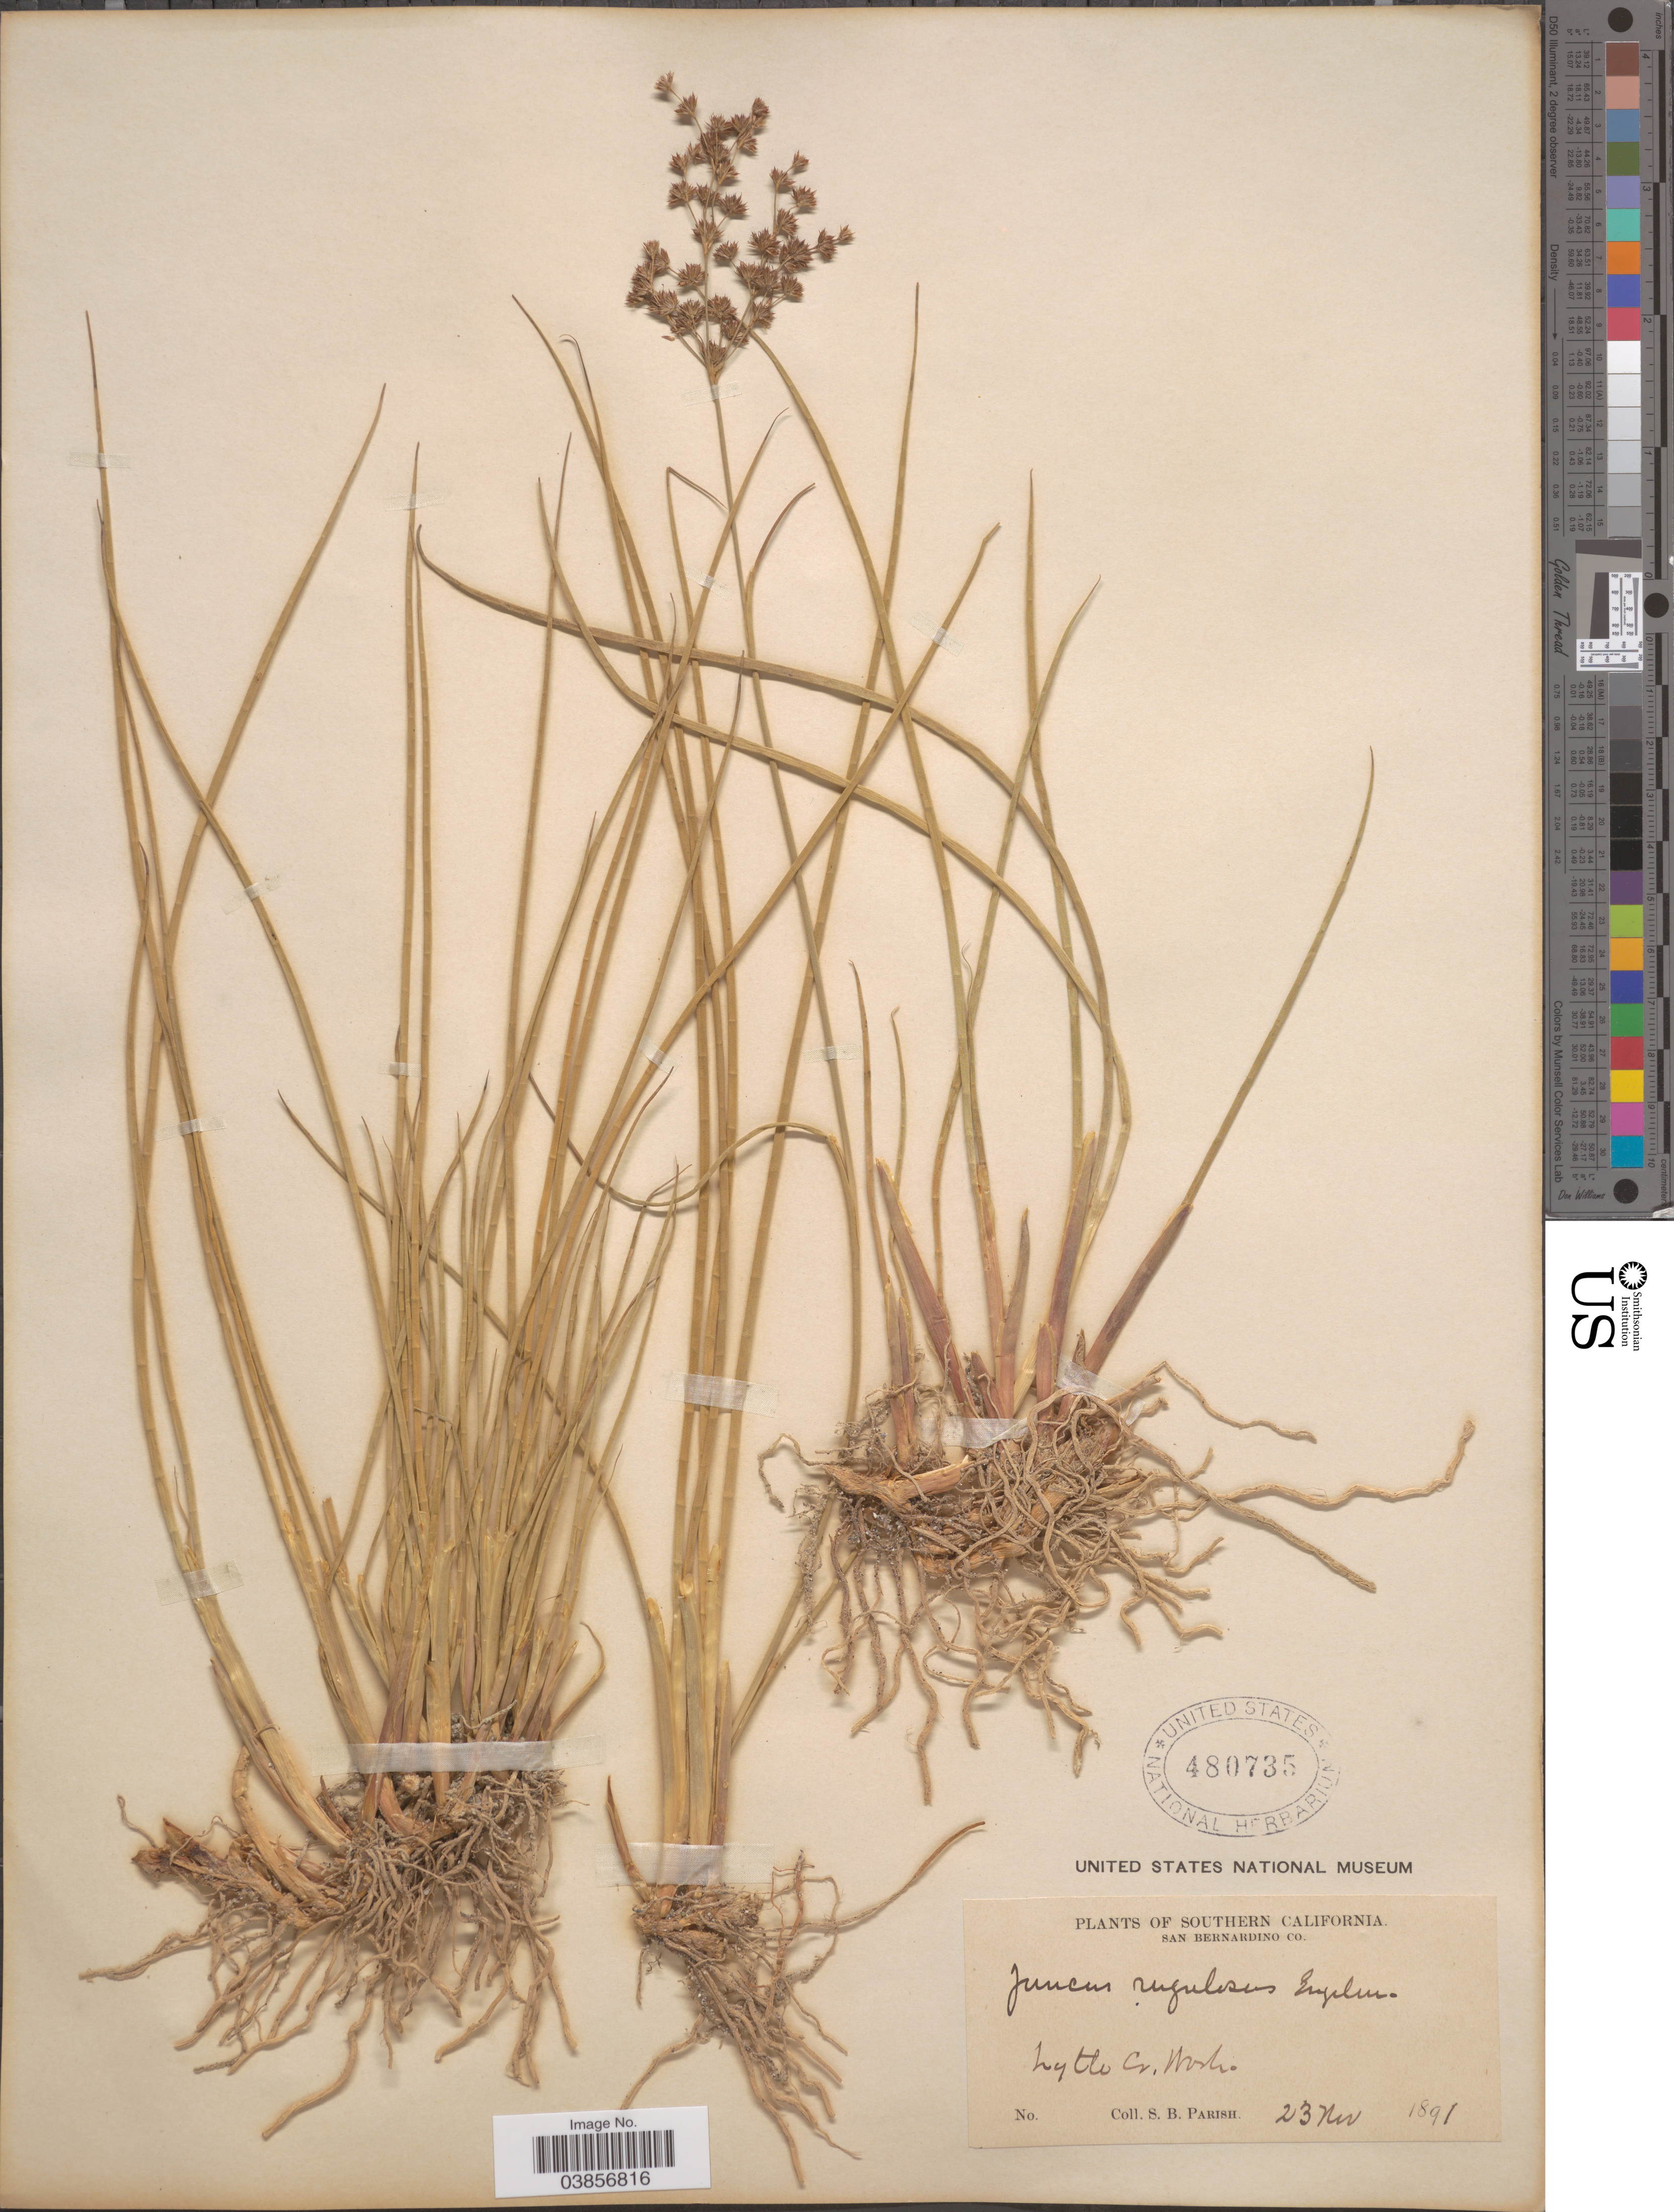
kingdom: Plantae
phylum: Tracheophyta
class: Liliopsida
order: Poales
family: Juncaceae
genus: Juncus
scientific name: Juncus rugulosus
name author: Engelm.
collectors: S. B. Parish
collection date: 1891-11-23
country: United States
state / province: California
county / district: San Bernardino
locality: Southern California. San Bernardino Co. Lytle Cr. Woods.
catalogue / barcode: US 480735